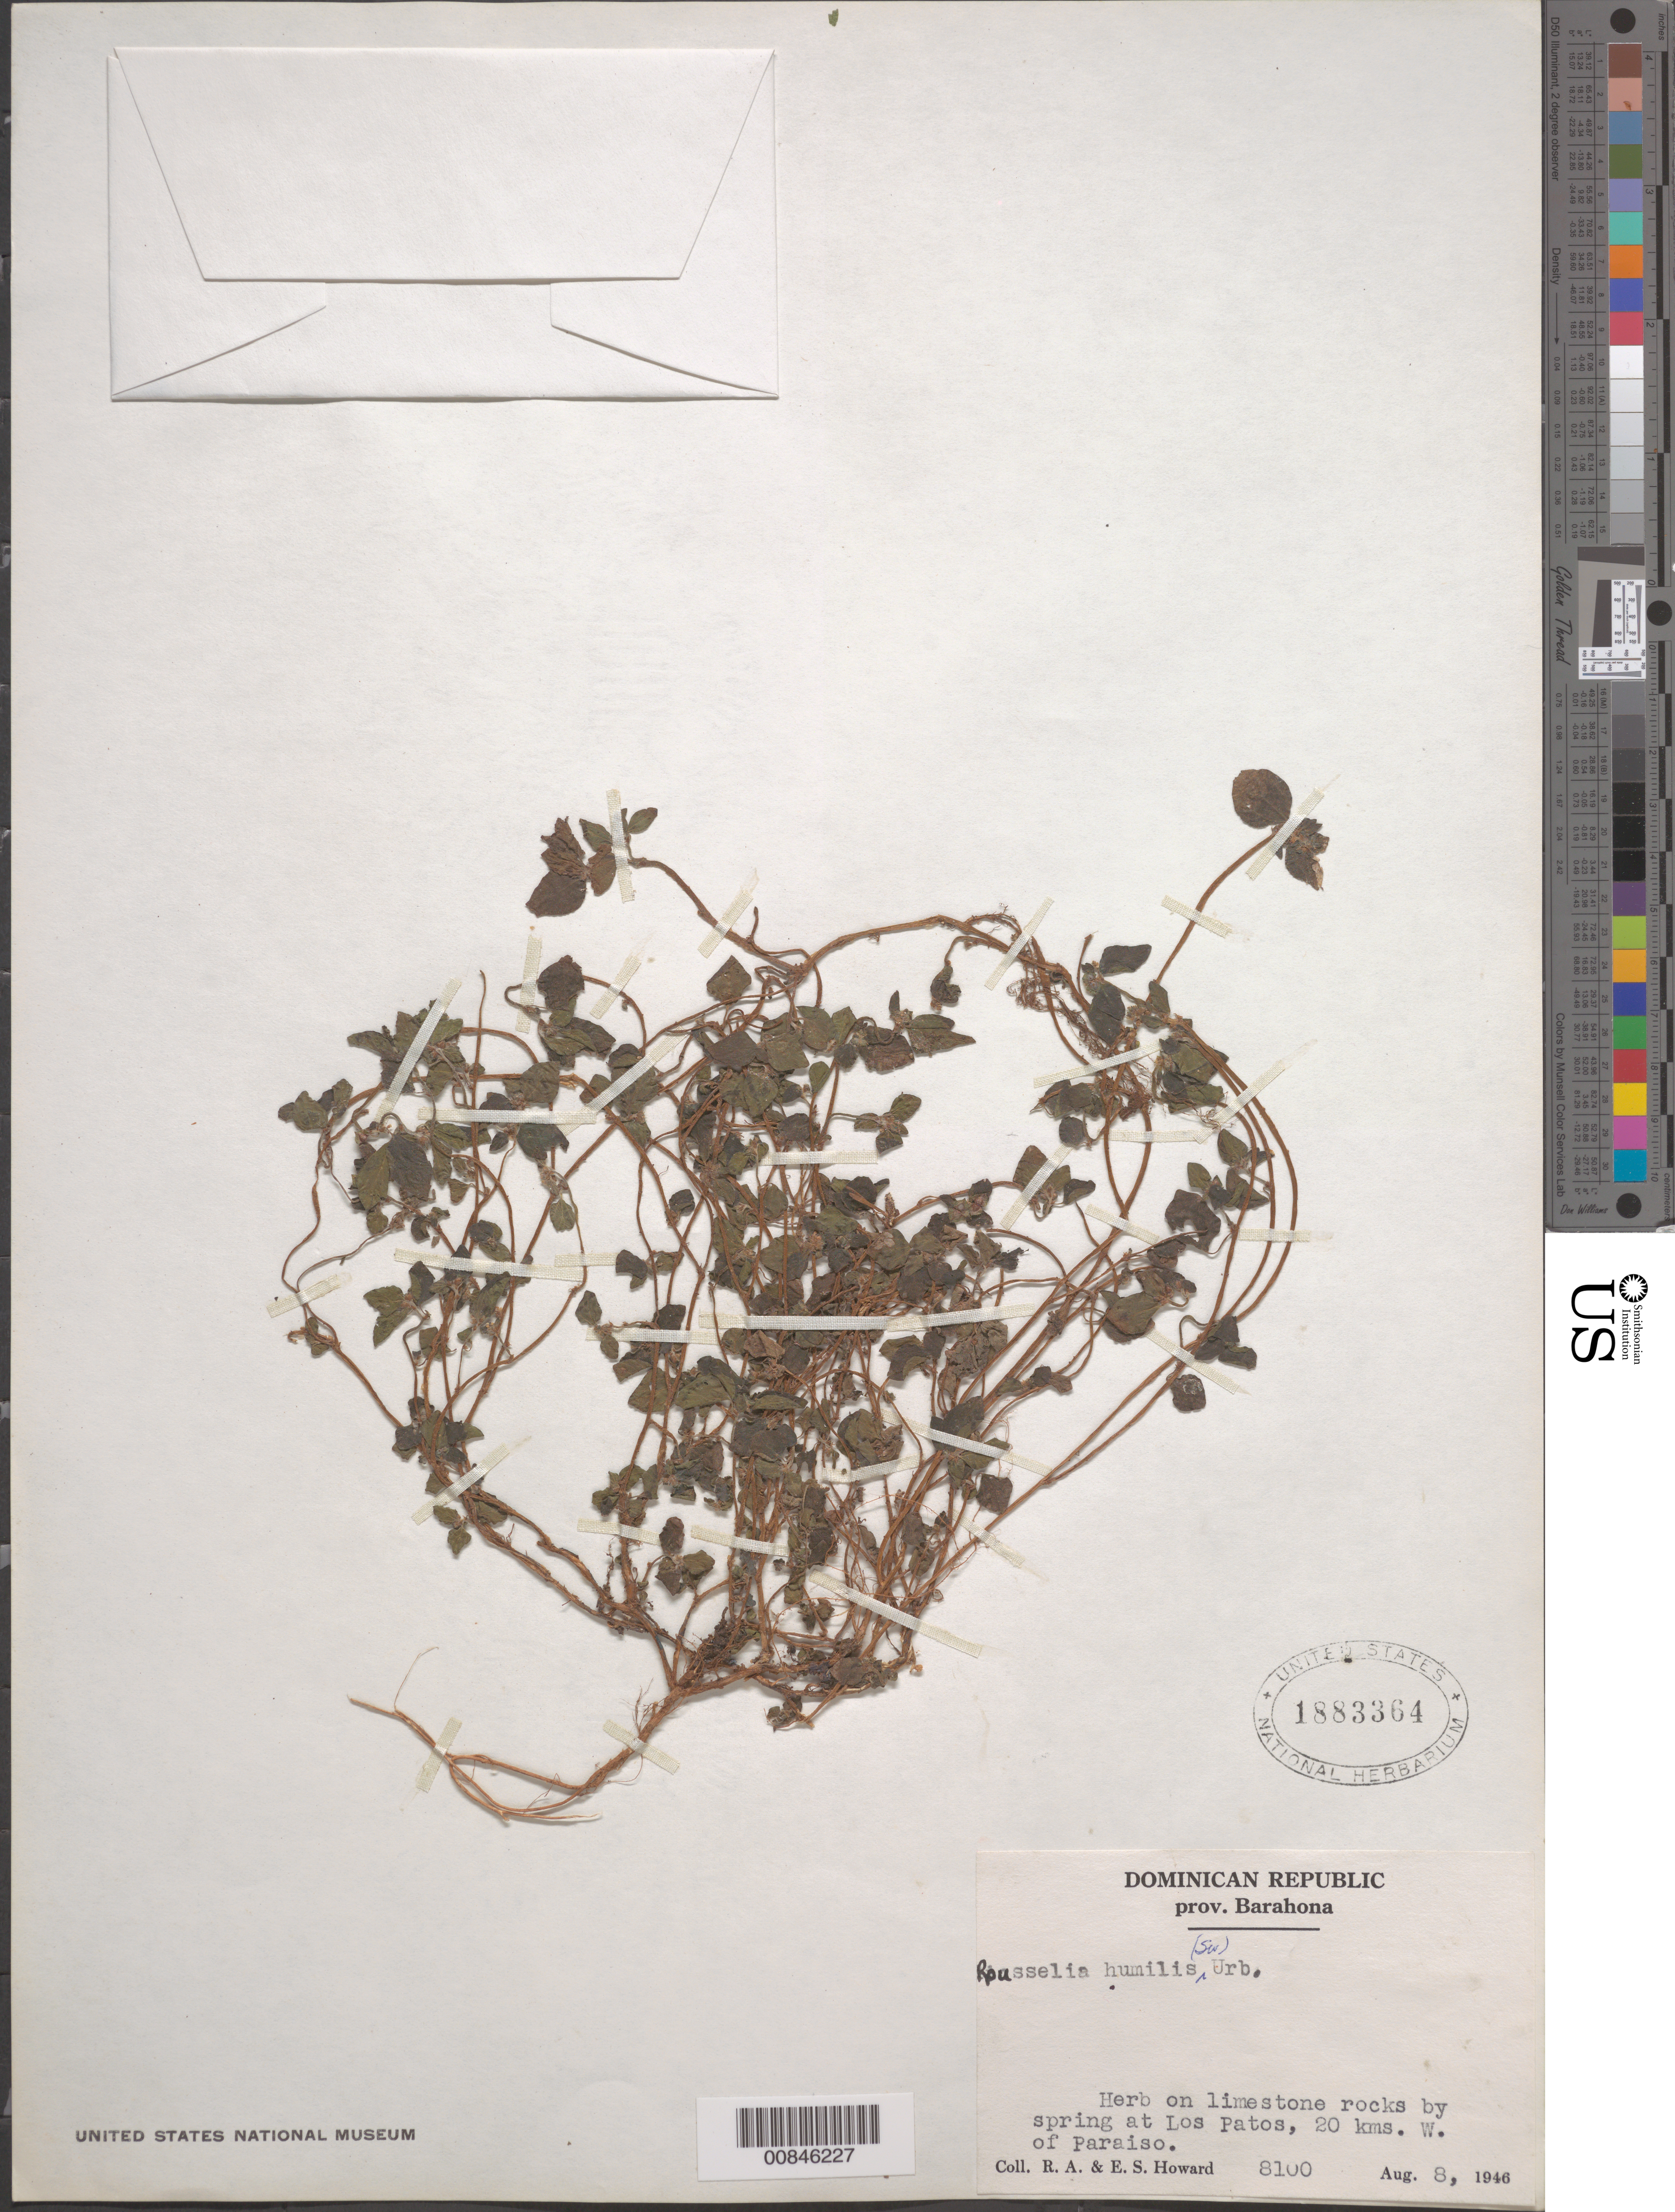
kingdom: Plantae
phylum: Tracheophyta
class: Magnoliopsida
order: Rosales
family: Urticaceae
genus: Rousselia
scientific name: Rousselia humilis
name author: (Sw.) Urb.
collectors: R. A. Howard & E. S. Howard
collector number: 8100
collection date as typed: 08 Aug 1946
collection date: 1946-08-08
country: Dominican Republic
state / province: Barahona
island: Hispaniola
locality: Los Patos, 20 km. W of Paraiso.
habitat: On limestone rocks by spring.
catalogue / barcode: US 1883364